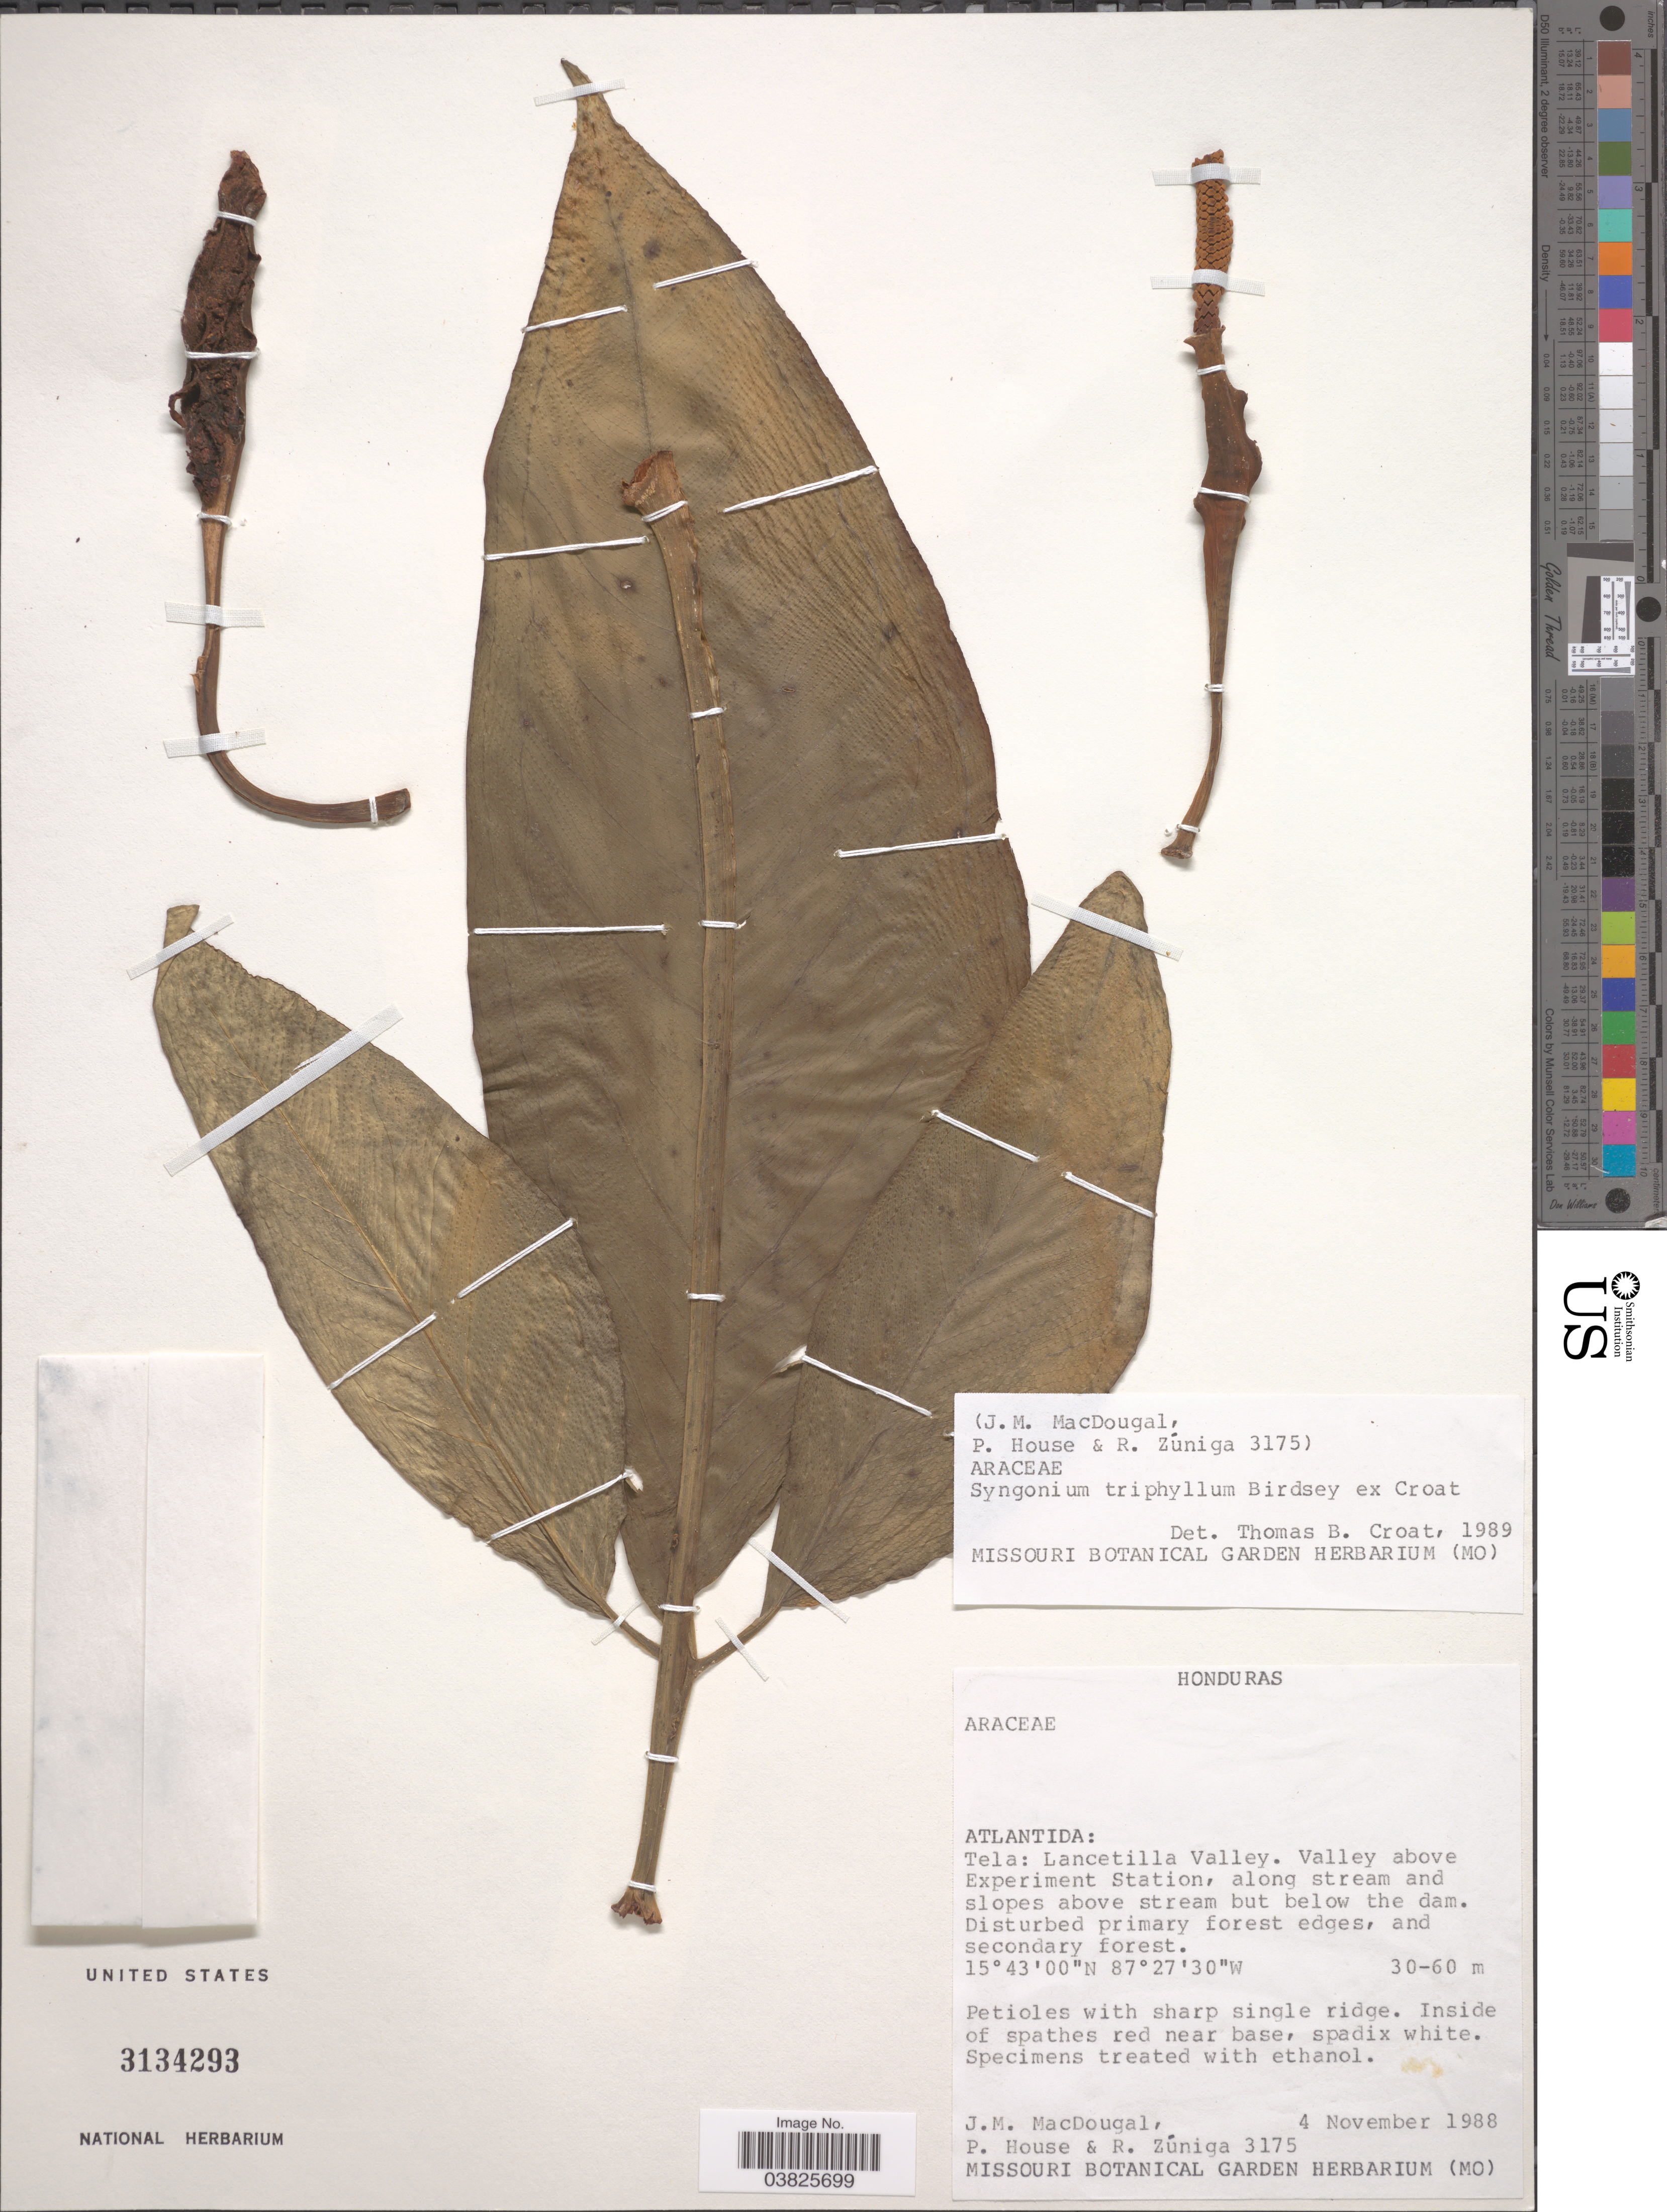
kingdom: Plantae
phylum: Tracheophyta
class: Liliopsida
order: Alismatales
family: Araceae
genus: Syngonium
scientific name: Syngonium triphyllum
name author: ex Croat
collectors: J. M. MacDougal, P. House & R. Zuniga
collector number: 3175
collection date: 1988-11-04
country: Honduras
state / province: Atlantida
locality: Tela: Lancetilla Valley. Valley above Experiment Station, along stream and slopes above stream but below the dam.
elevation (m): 30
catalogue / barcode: US 3134293